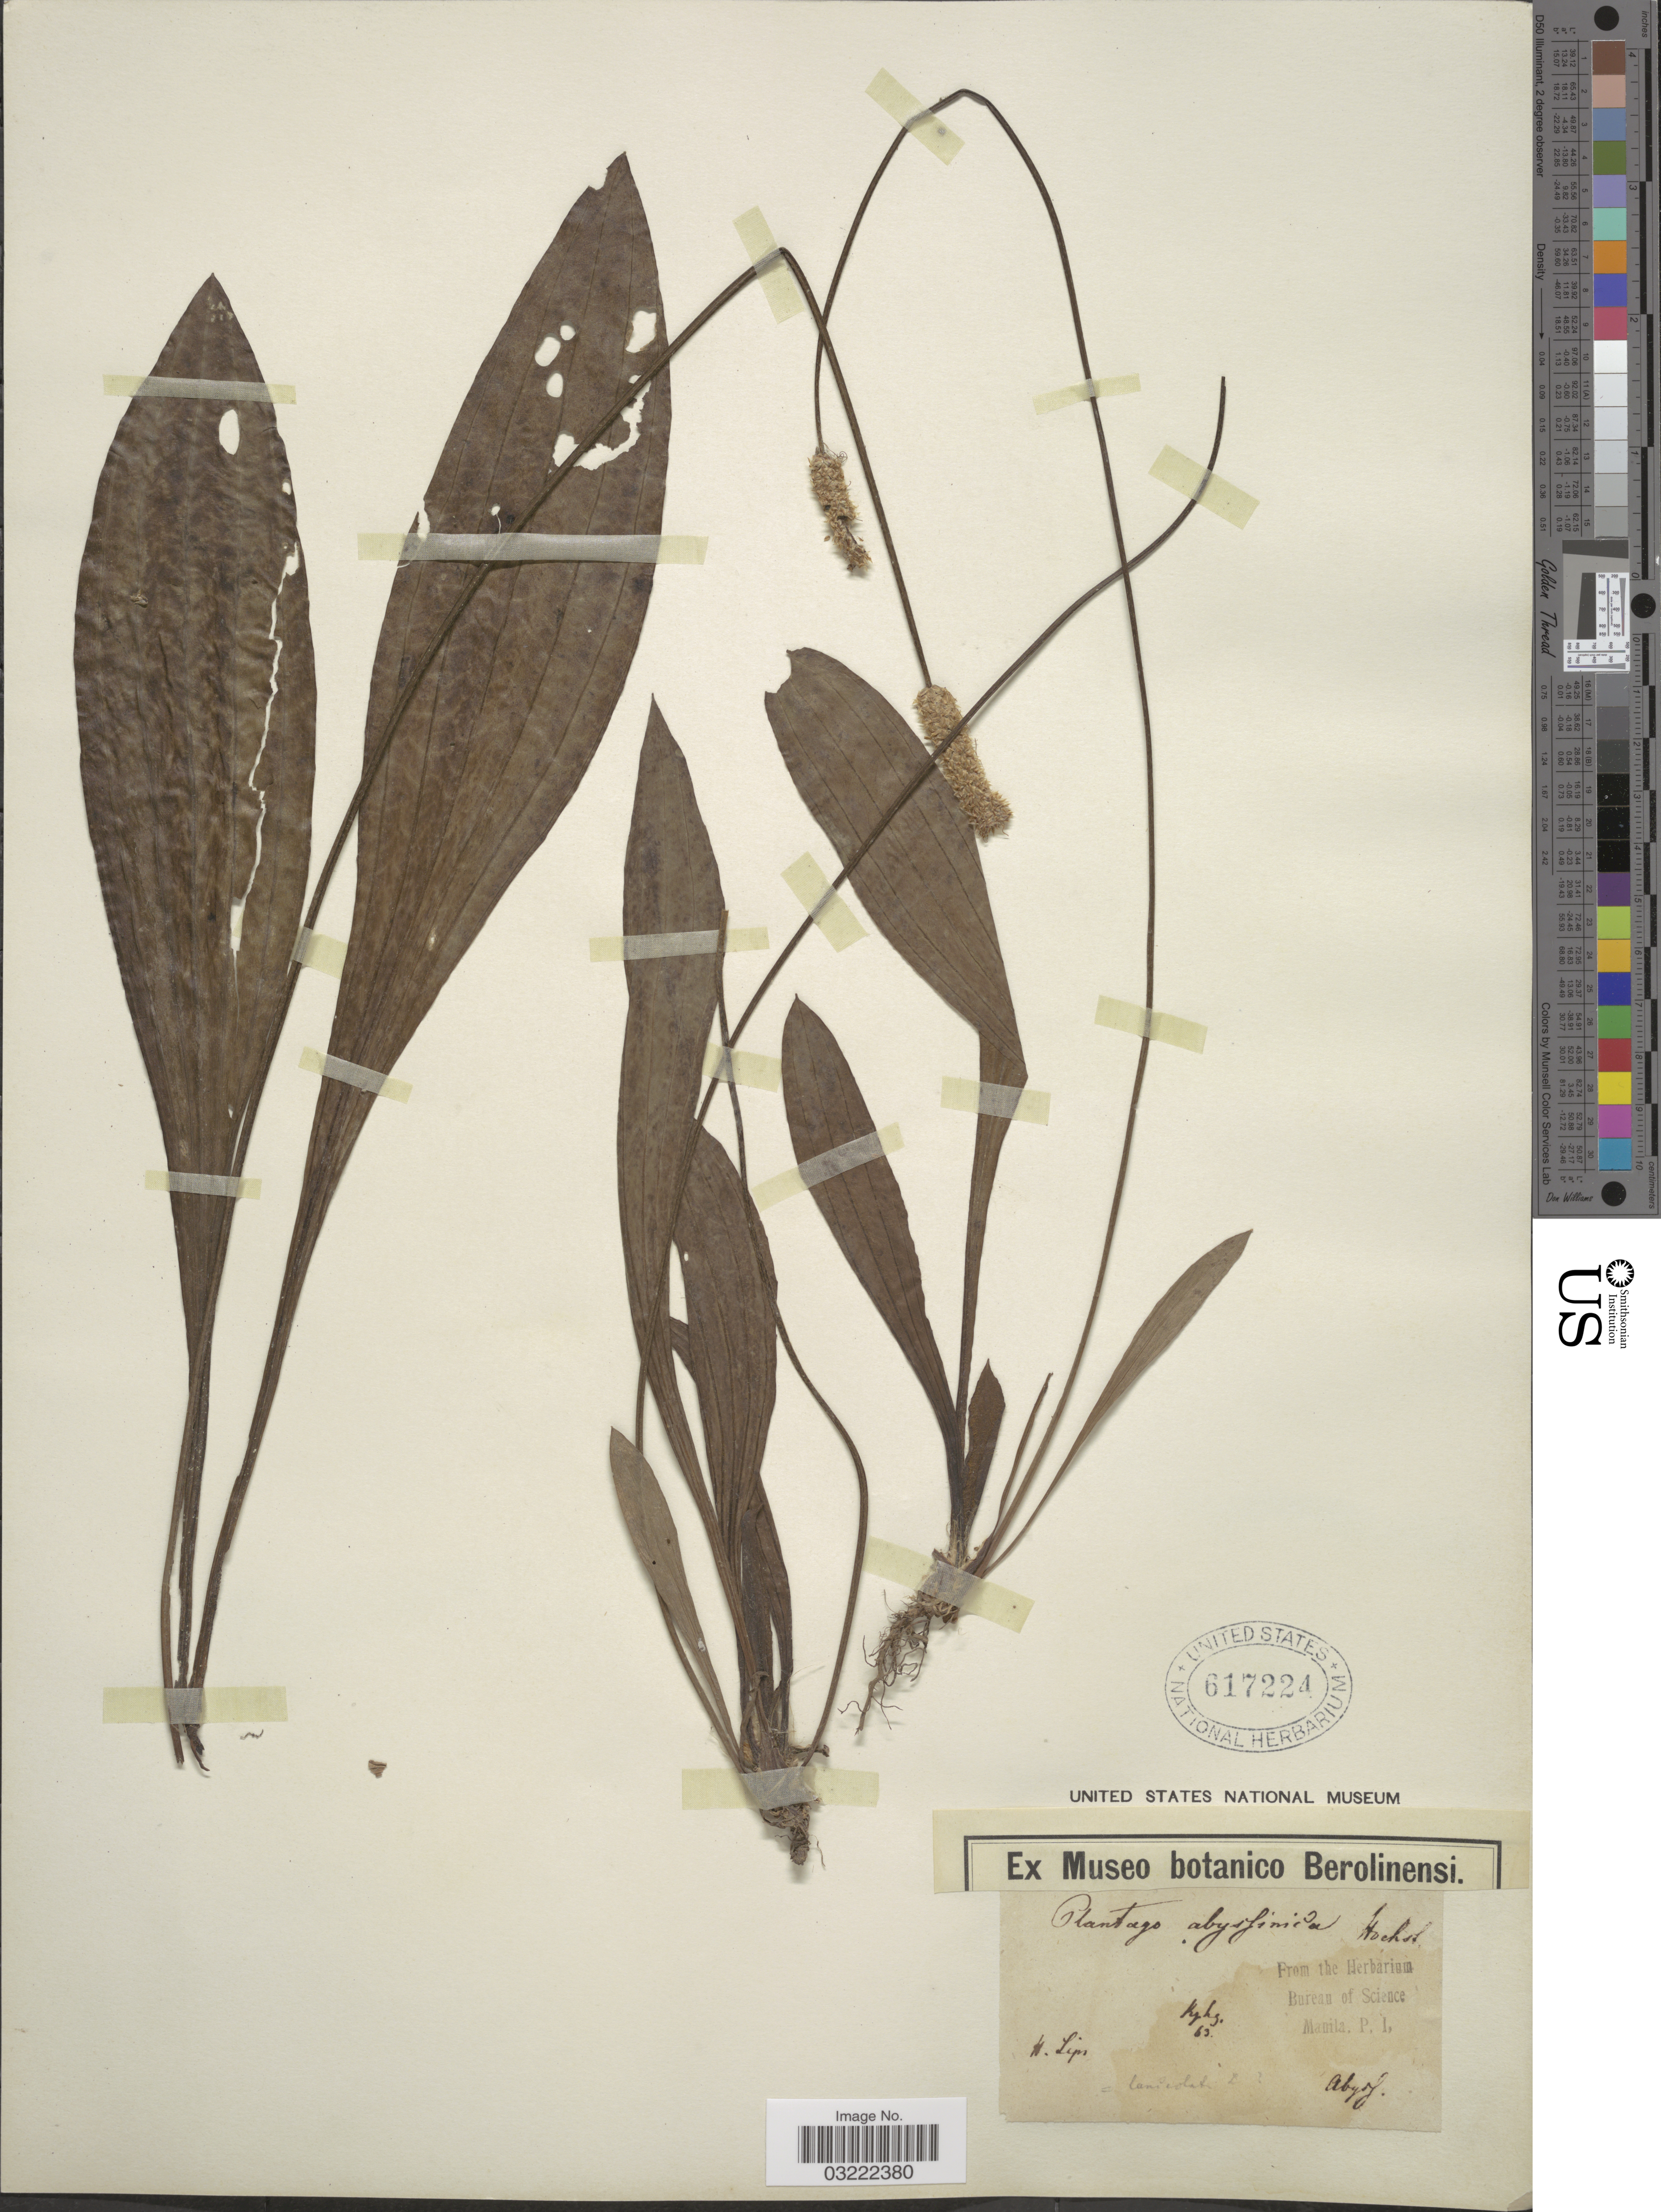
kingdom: Plantae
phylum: Tracheophyta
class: Magnoliopsida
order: Lamiales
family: Plantaginaceae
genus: Plantago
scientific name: Plantago lanceolata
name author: L.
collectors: H. Lips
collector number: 63?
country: Ethiopia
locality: Abysfinica[interpreted] Hochsl[interpreted]. [illegible text], Abyof[interpreted].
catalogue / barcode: US 617224